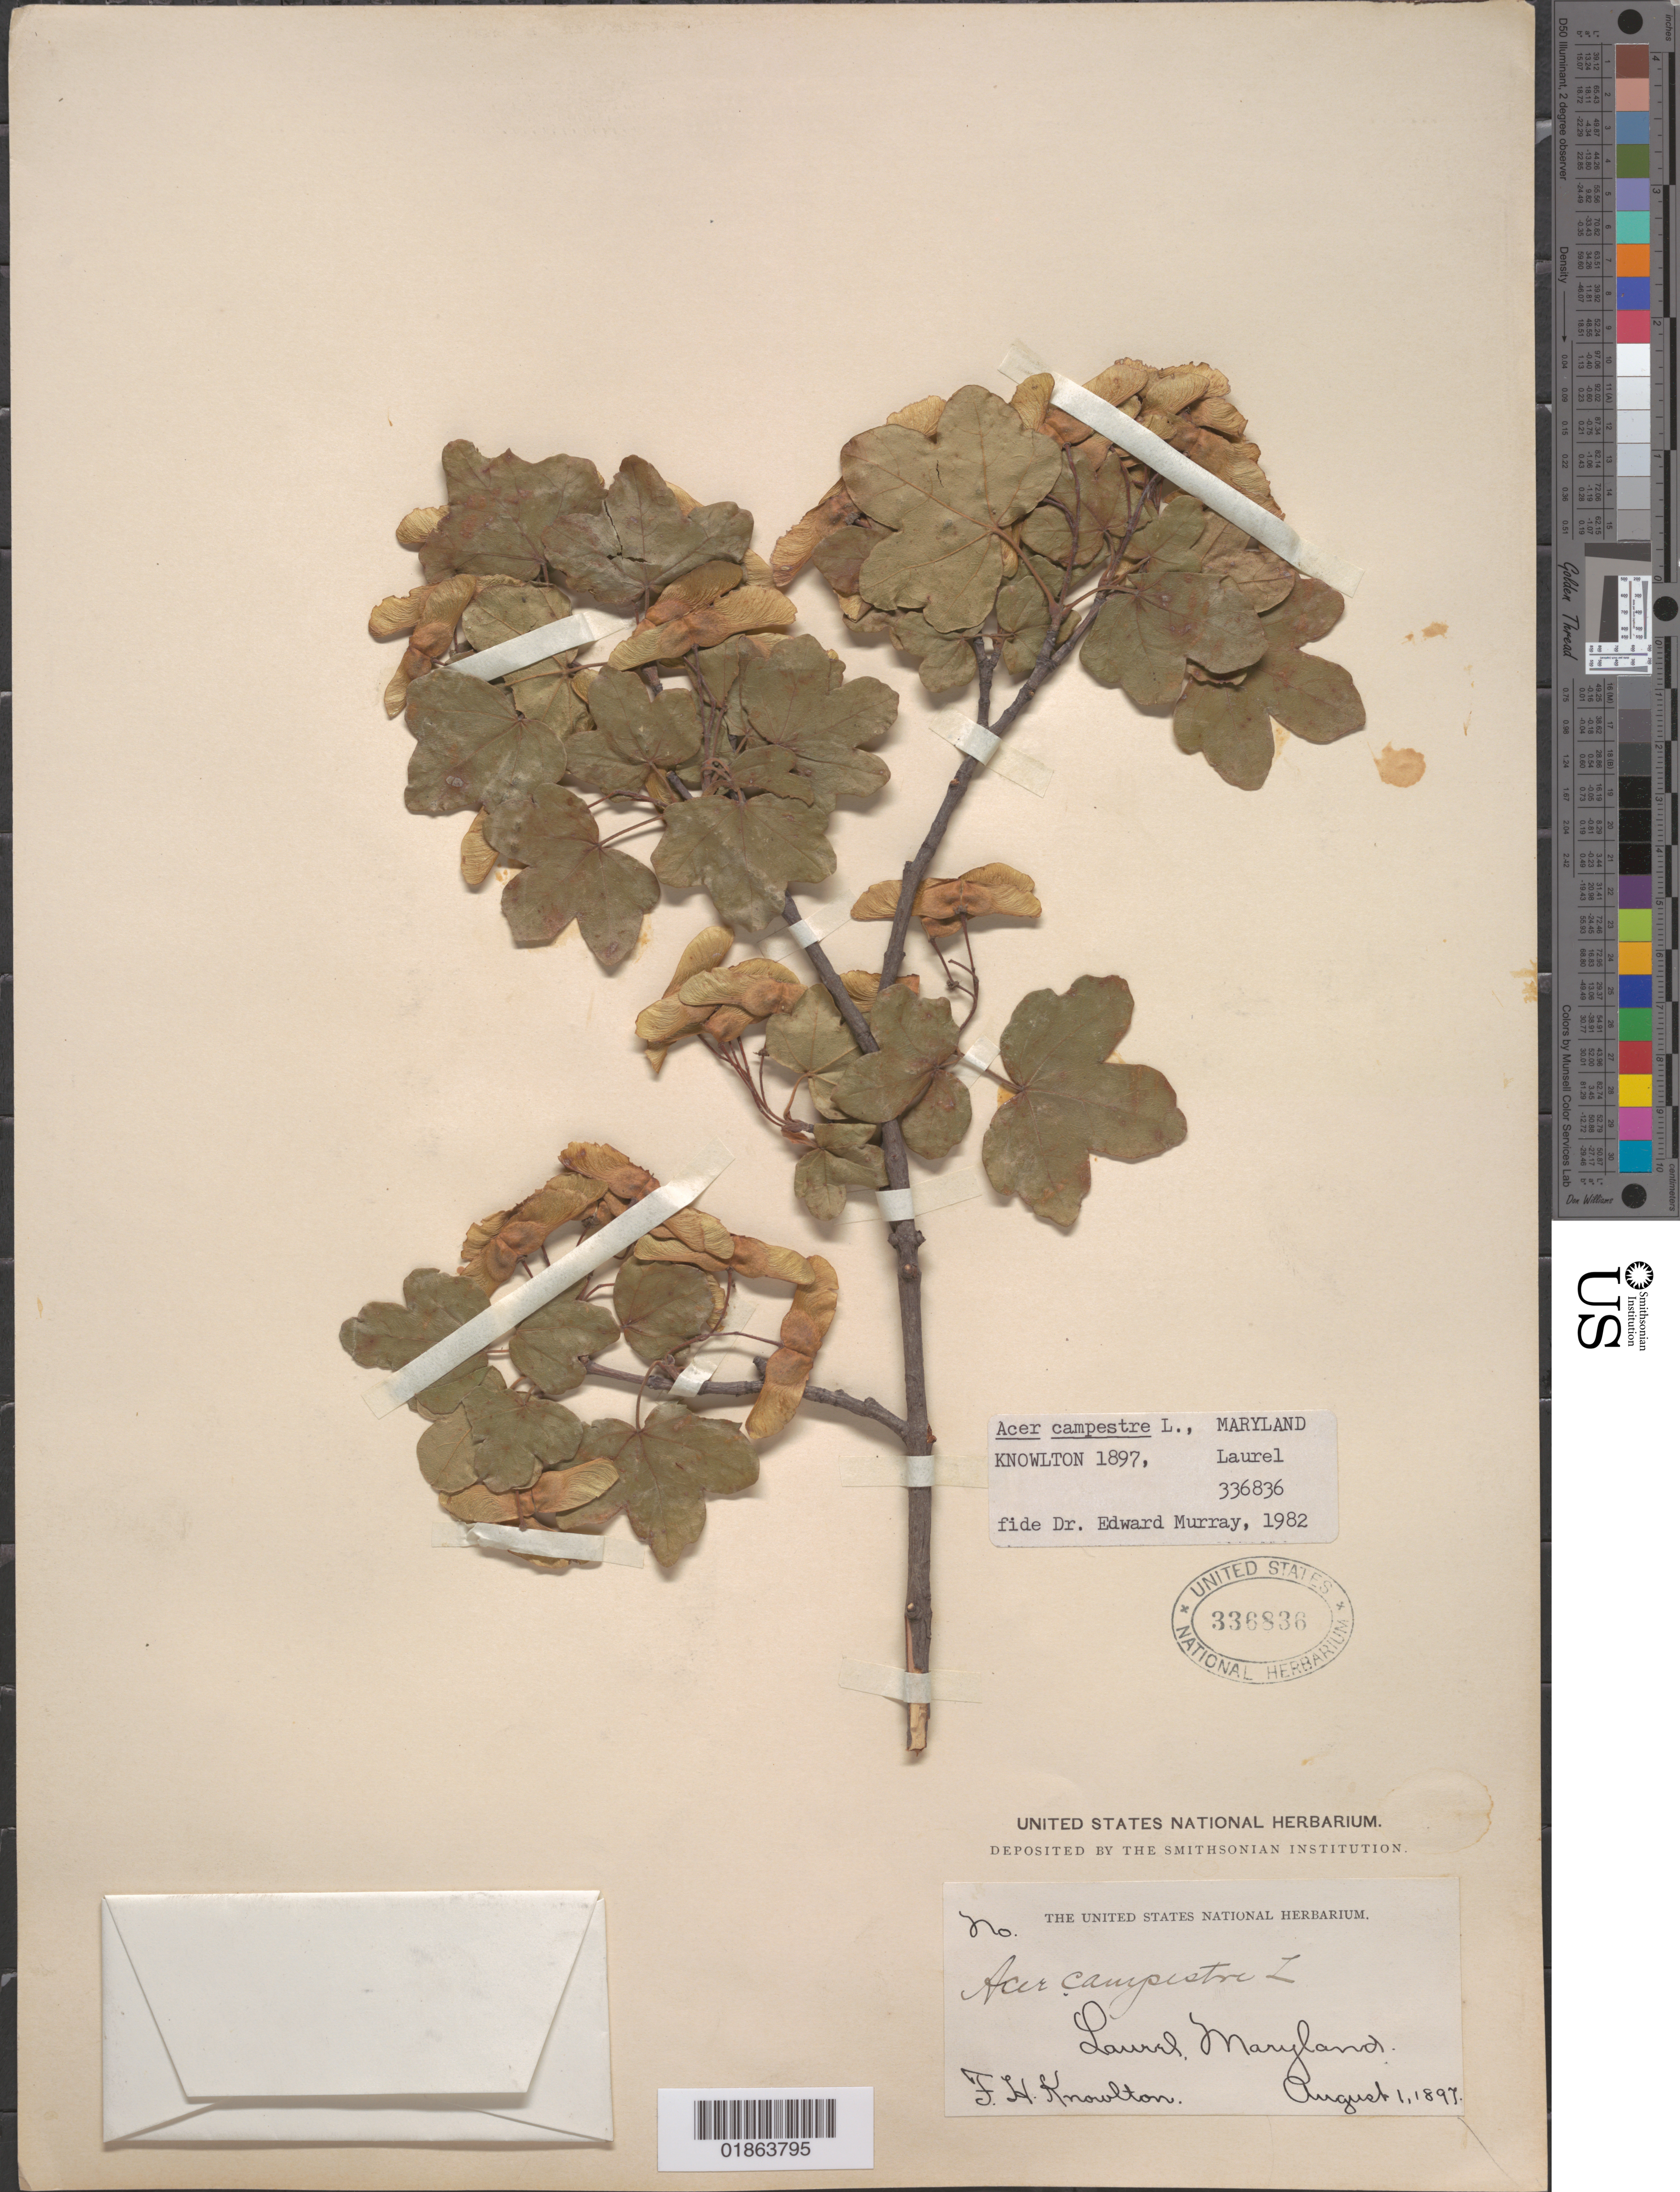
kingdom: Plantae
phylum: Tracheophyta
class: Magnoliopsida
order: Sapindales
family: Sapindaceae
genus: Acer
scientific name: Acer campestre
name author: L.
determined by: Murray, Edward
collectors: F. H. Knowlton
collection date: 1897-08-01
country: United States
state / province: Maryland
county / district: Prince George's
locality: Laurel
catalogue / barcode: US 336836